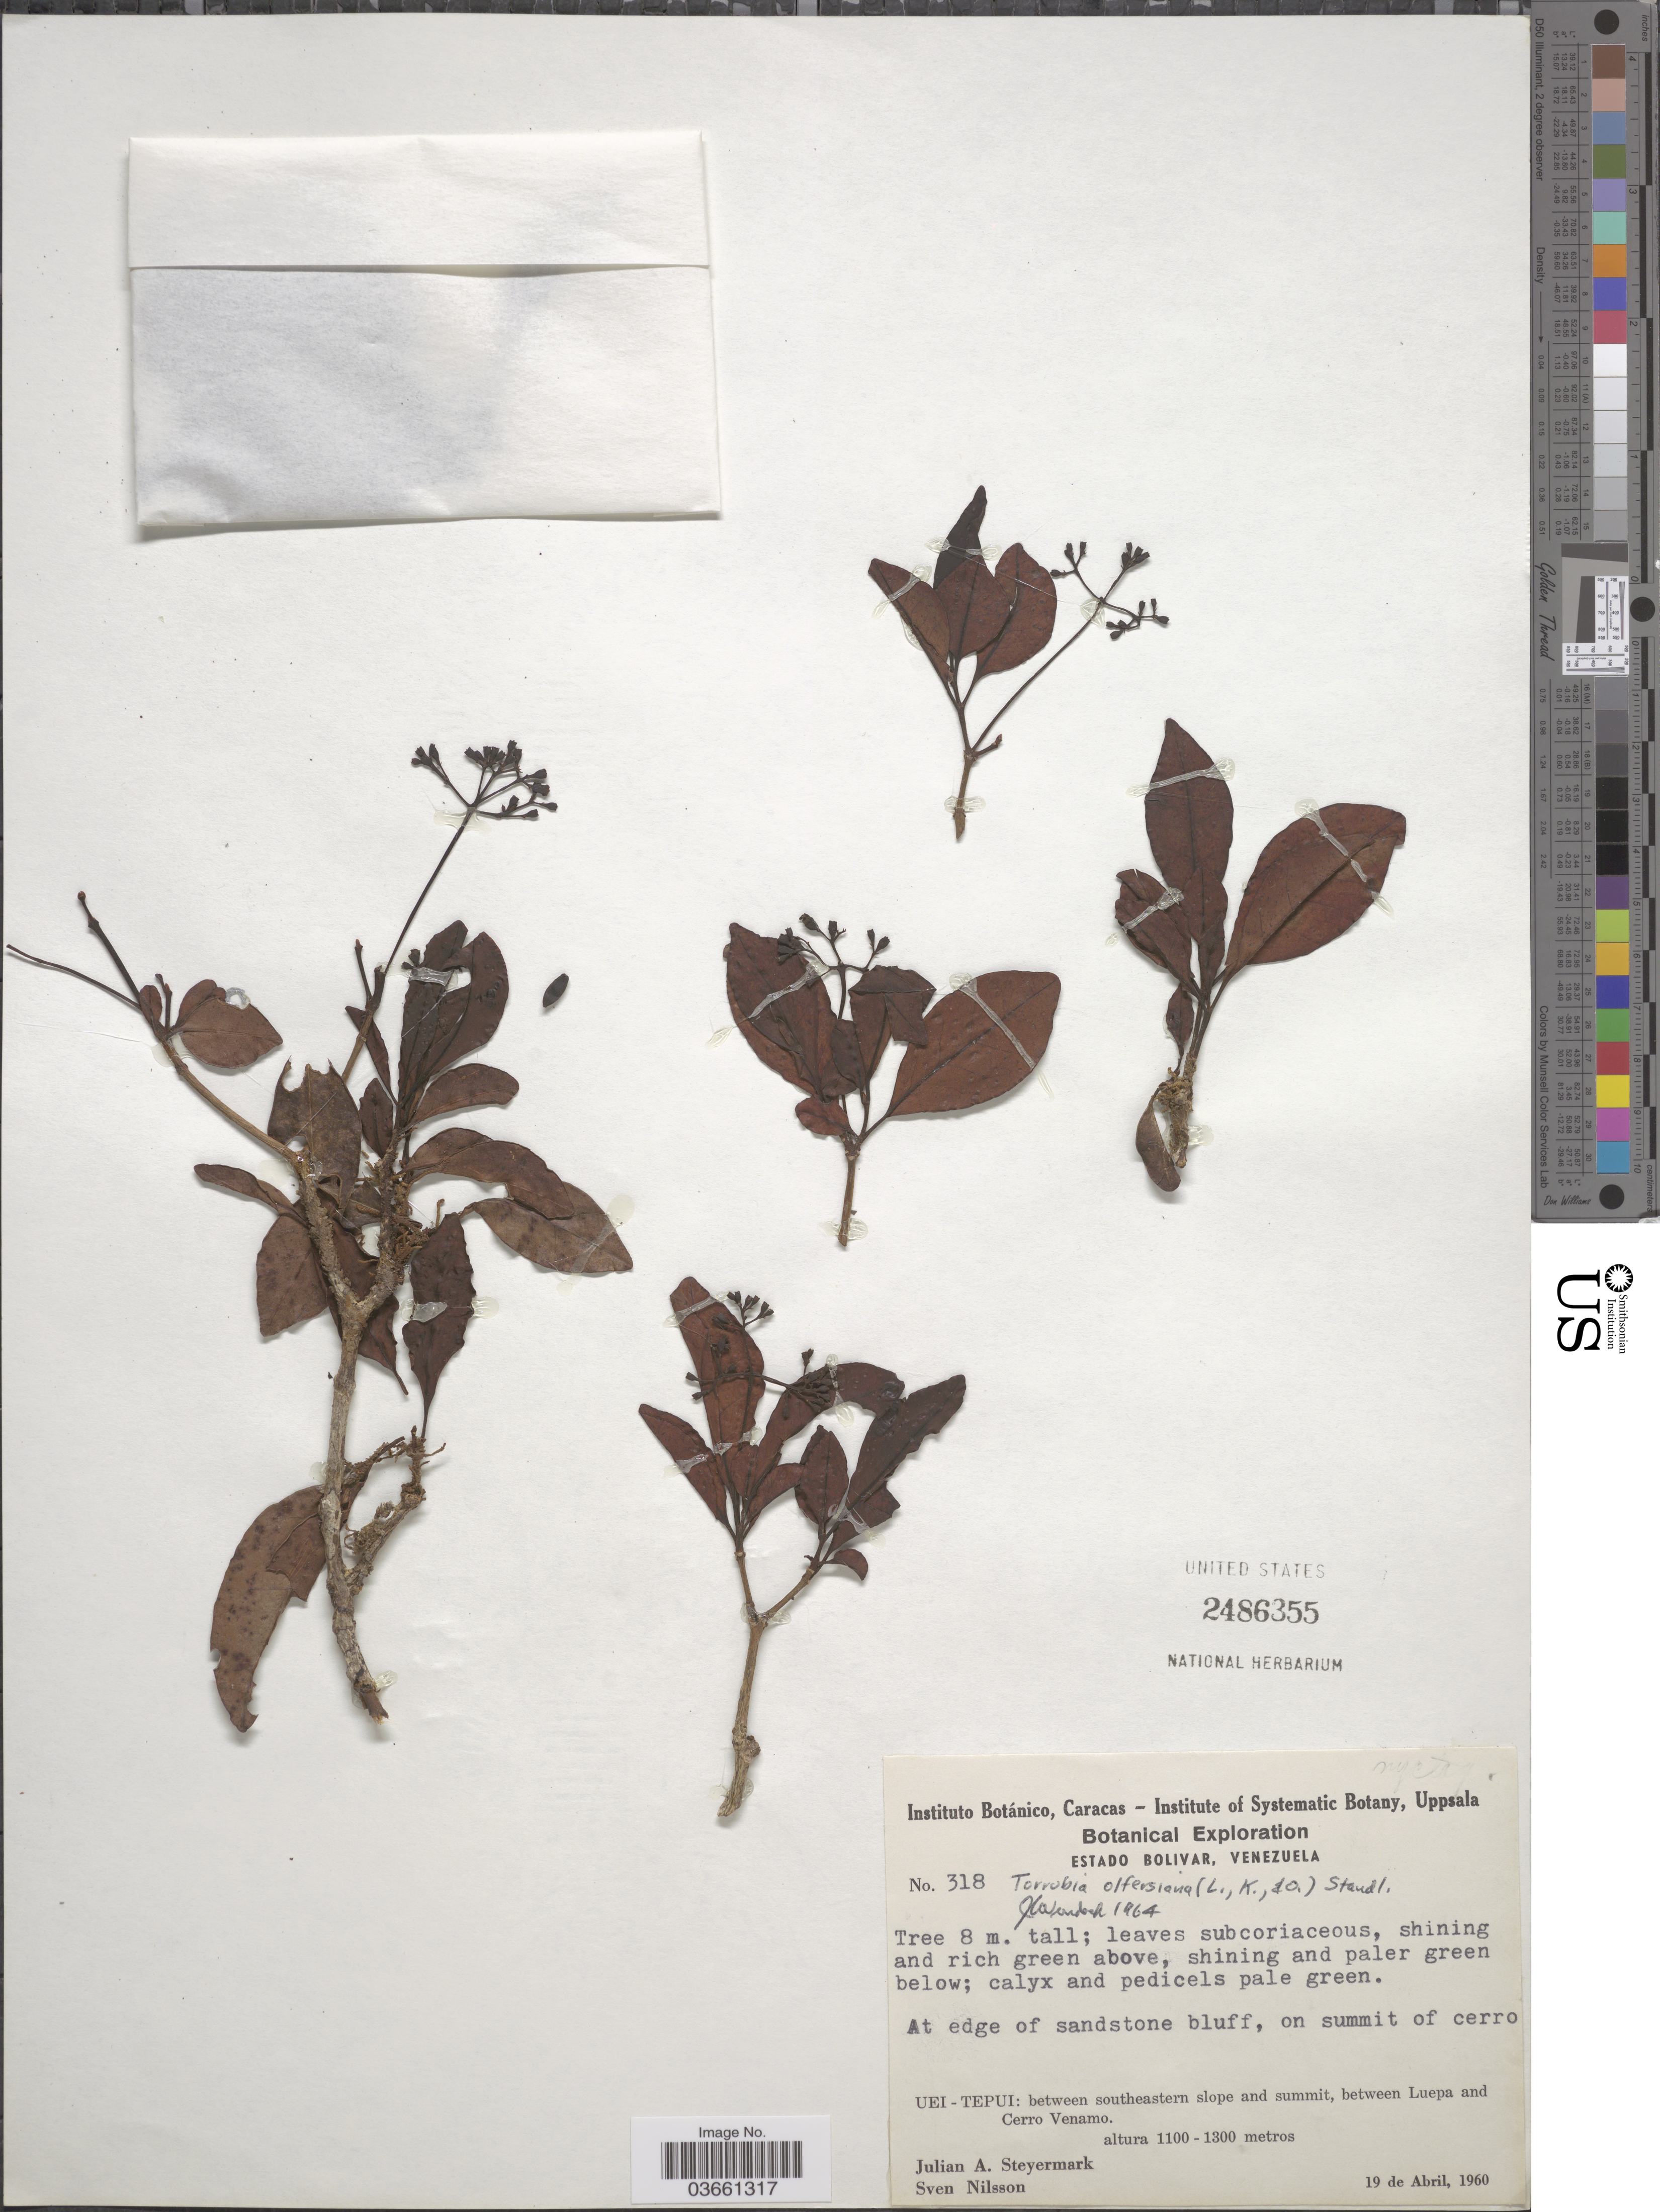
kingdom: Plantae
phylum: Tracheophyta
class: Magnoliopsida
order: Caryophyllales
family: Nyctaginaceae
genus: Guapira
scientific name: Guapira opposita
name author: (Vell.) Reitz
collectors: J. Steyermark & Sv. Nilsson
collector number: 318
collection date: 1960-04-19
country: Venezuela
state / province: Bolivar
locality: At edge of sandstone bluff, on summit of cerro Uei-Tepui: between southeastern slope and summit, between Luepa and Cerro Venamo.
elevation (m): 1100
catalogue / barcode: US 2486355